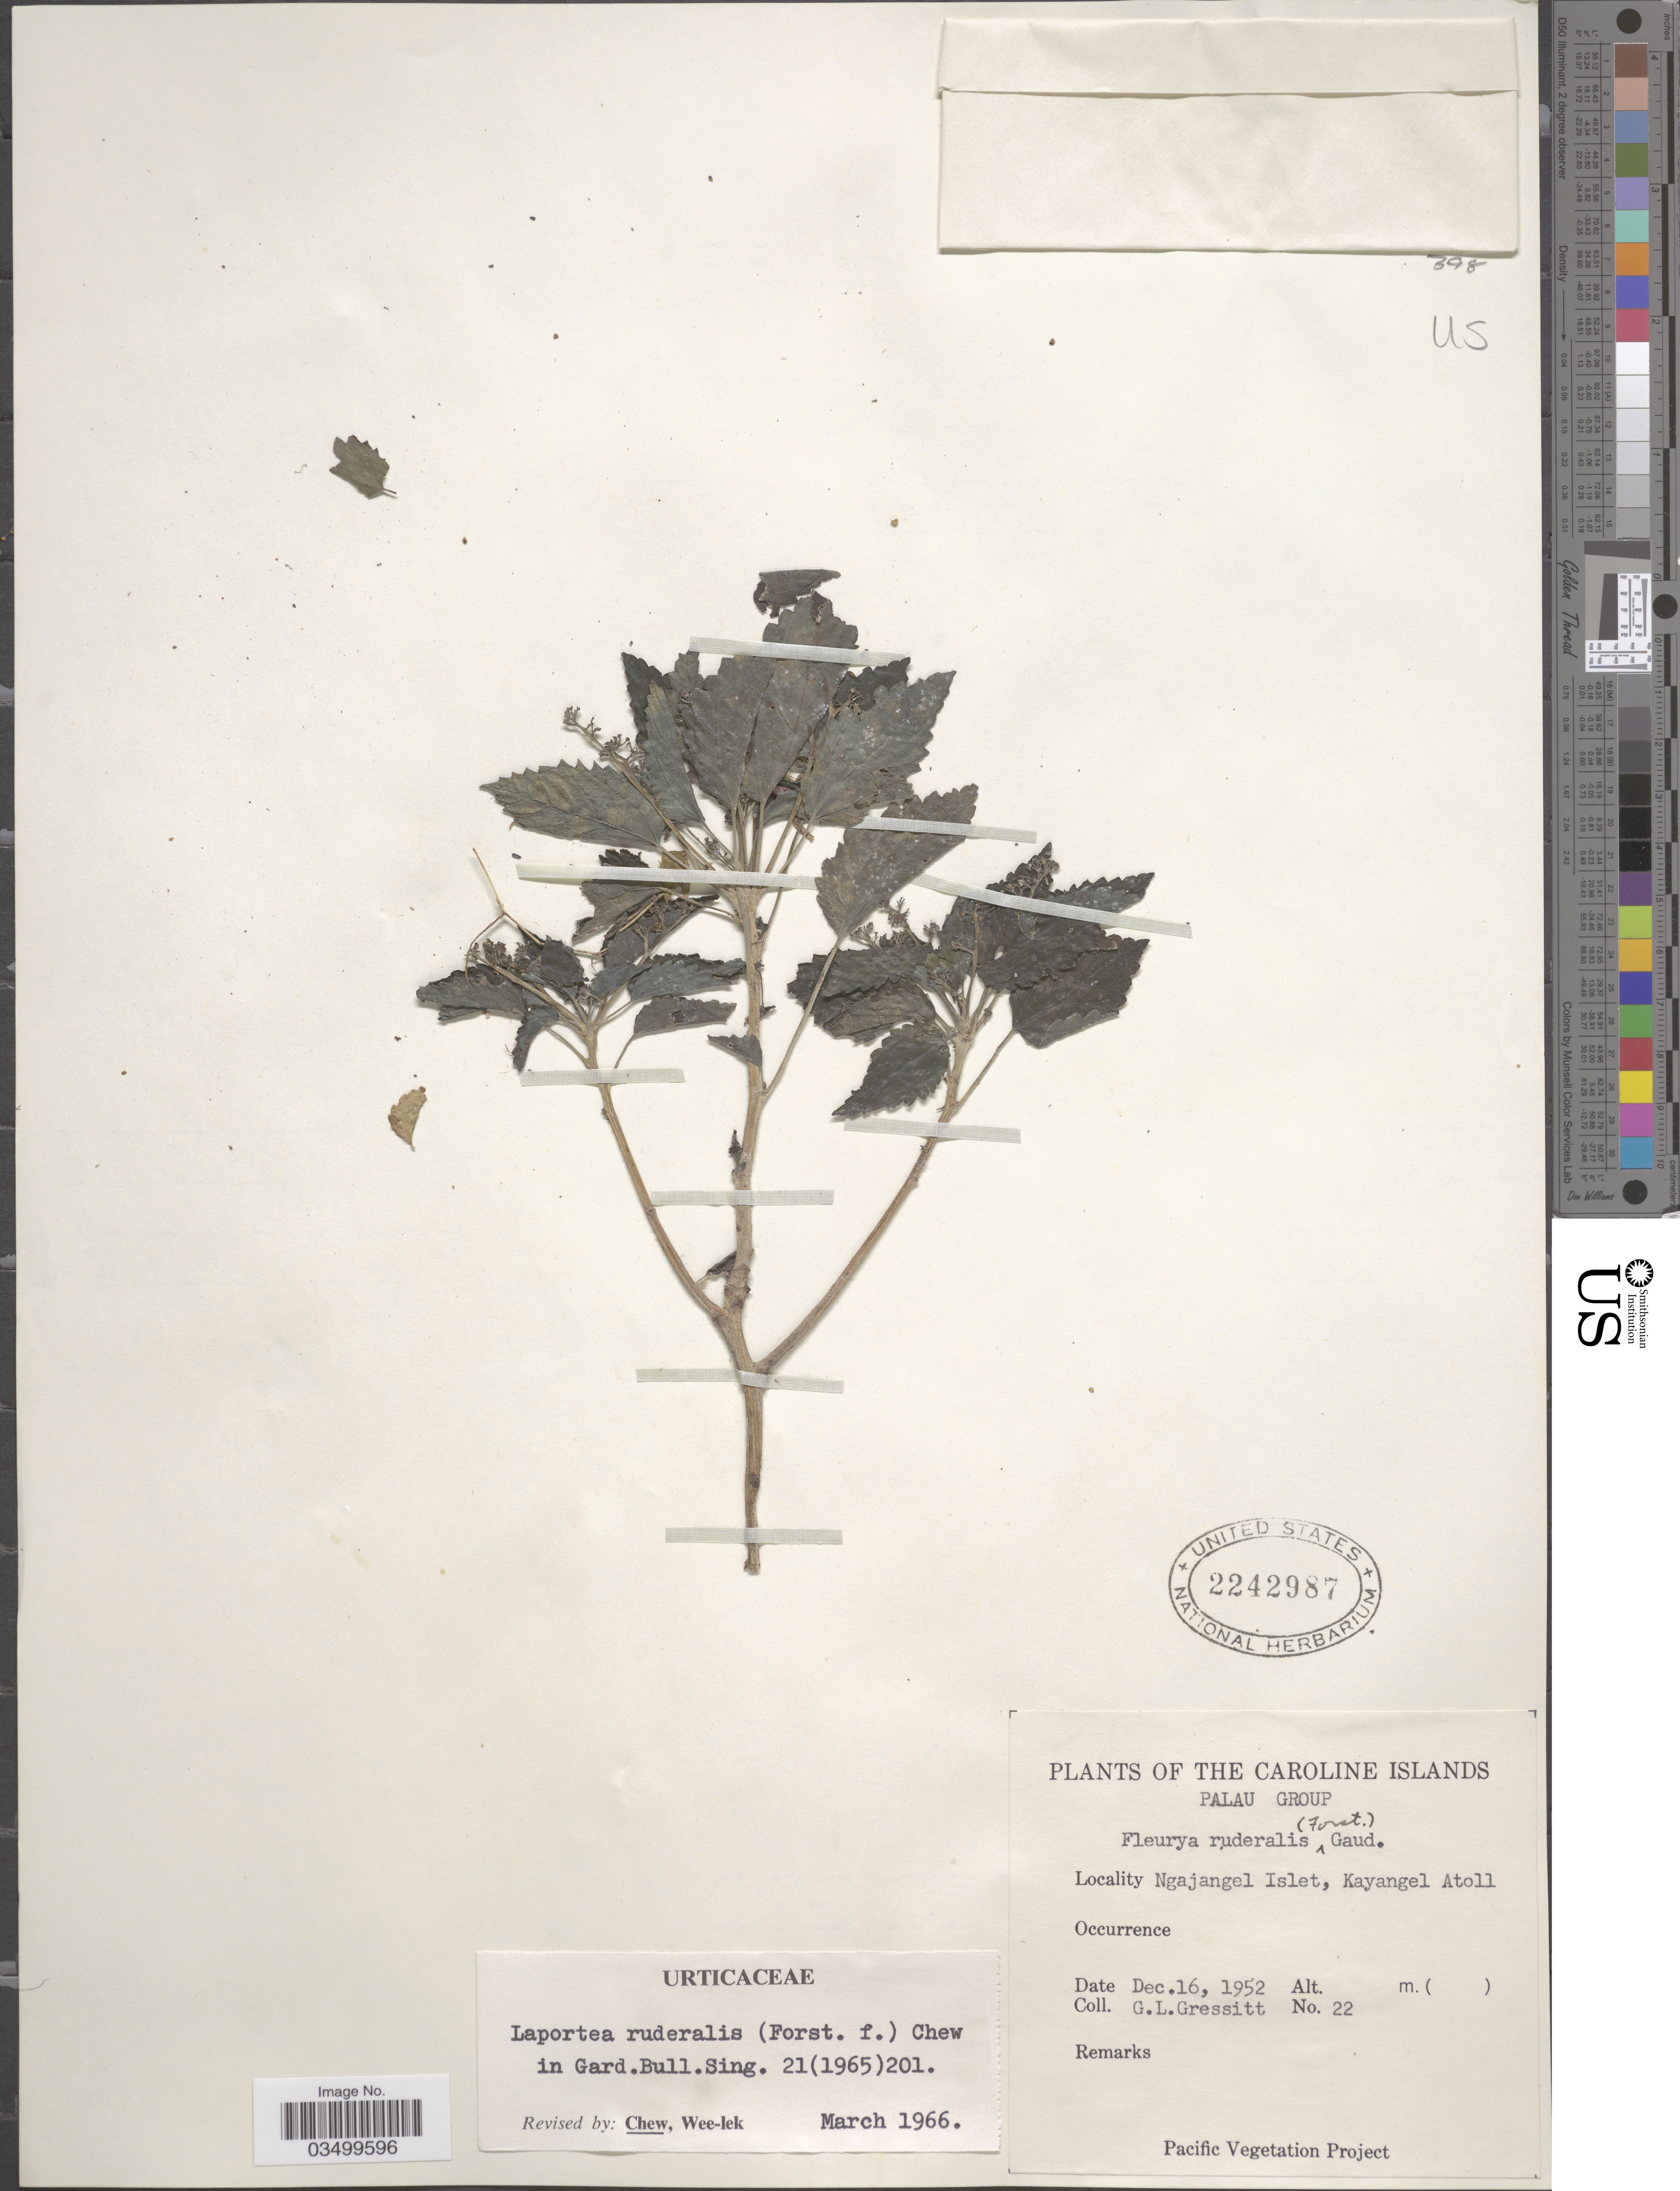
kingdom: Plantae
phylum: Tracheophyta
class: Magnoliopsida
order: Rosales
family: Urticaceae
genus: Laportea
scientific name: Laportea ruderalis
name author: (G. Forst.) Chew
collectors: G. Gressitt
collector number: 22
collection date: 1952-12-16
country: Palau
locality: Caroline Islands. Palau Group. Ngajangel Islet, Kayangel Atoll.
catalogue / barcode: US 2242987